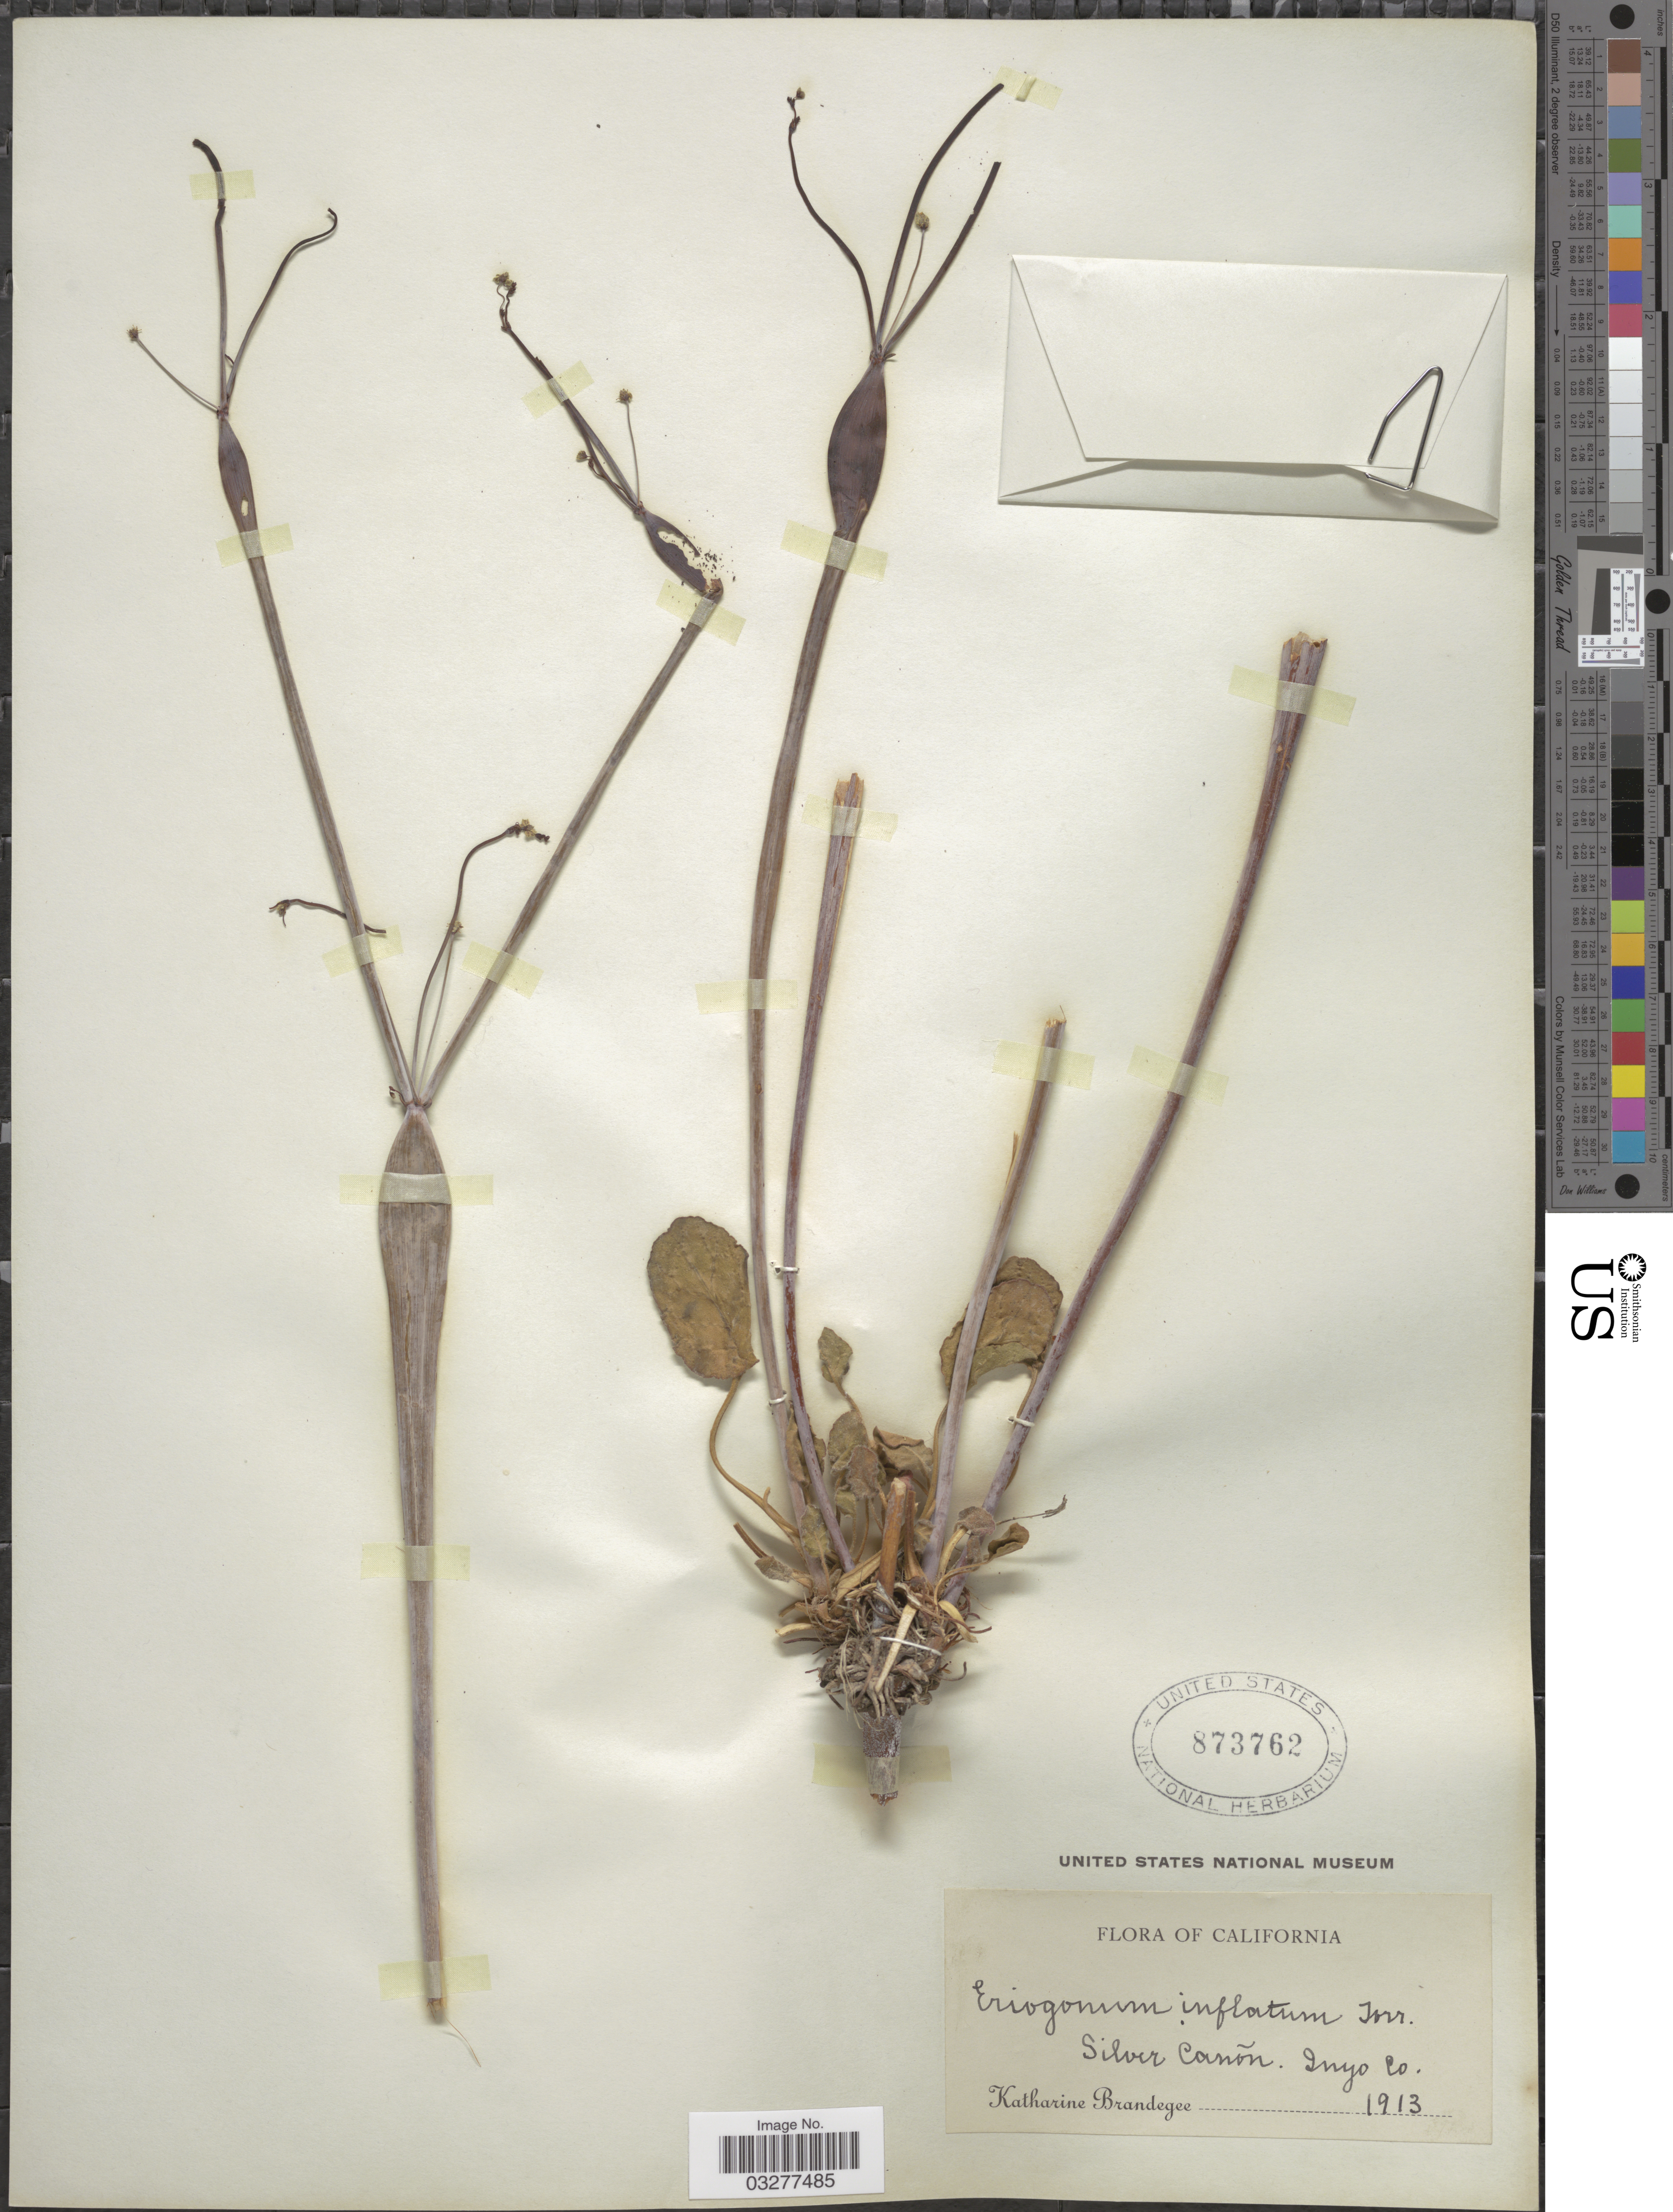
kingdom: Plantae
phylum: Tracheophyta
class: Magnoliopsida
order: Caryophyllales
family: Polygonaceae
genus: Eriogonum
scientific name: Eriogonum inflatum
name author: Torr. & Frém.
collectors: M. K. Brandegee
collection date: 1913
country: United States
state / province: California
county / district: Inyo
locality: Silver Cañon. Inyo Co.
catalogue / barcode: US 873762